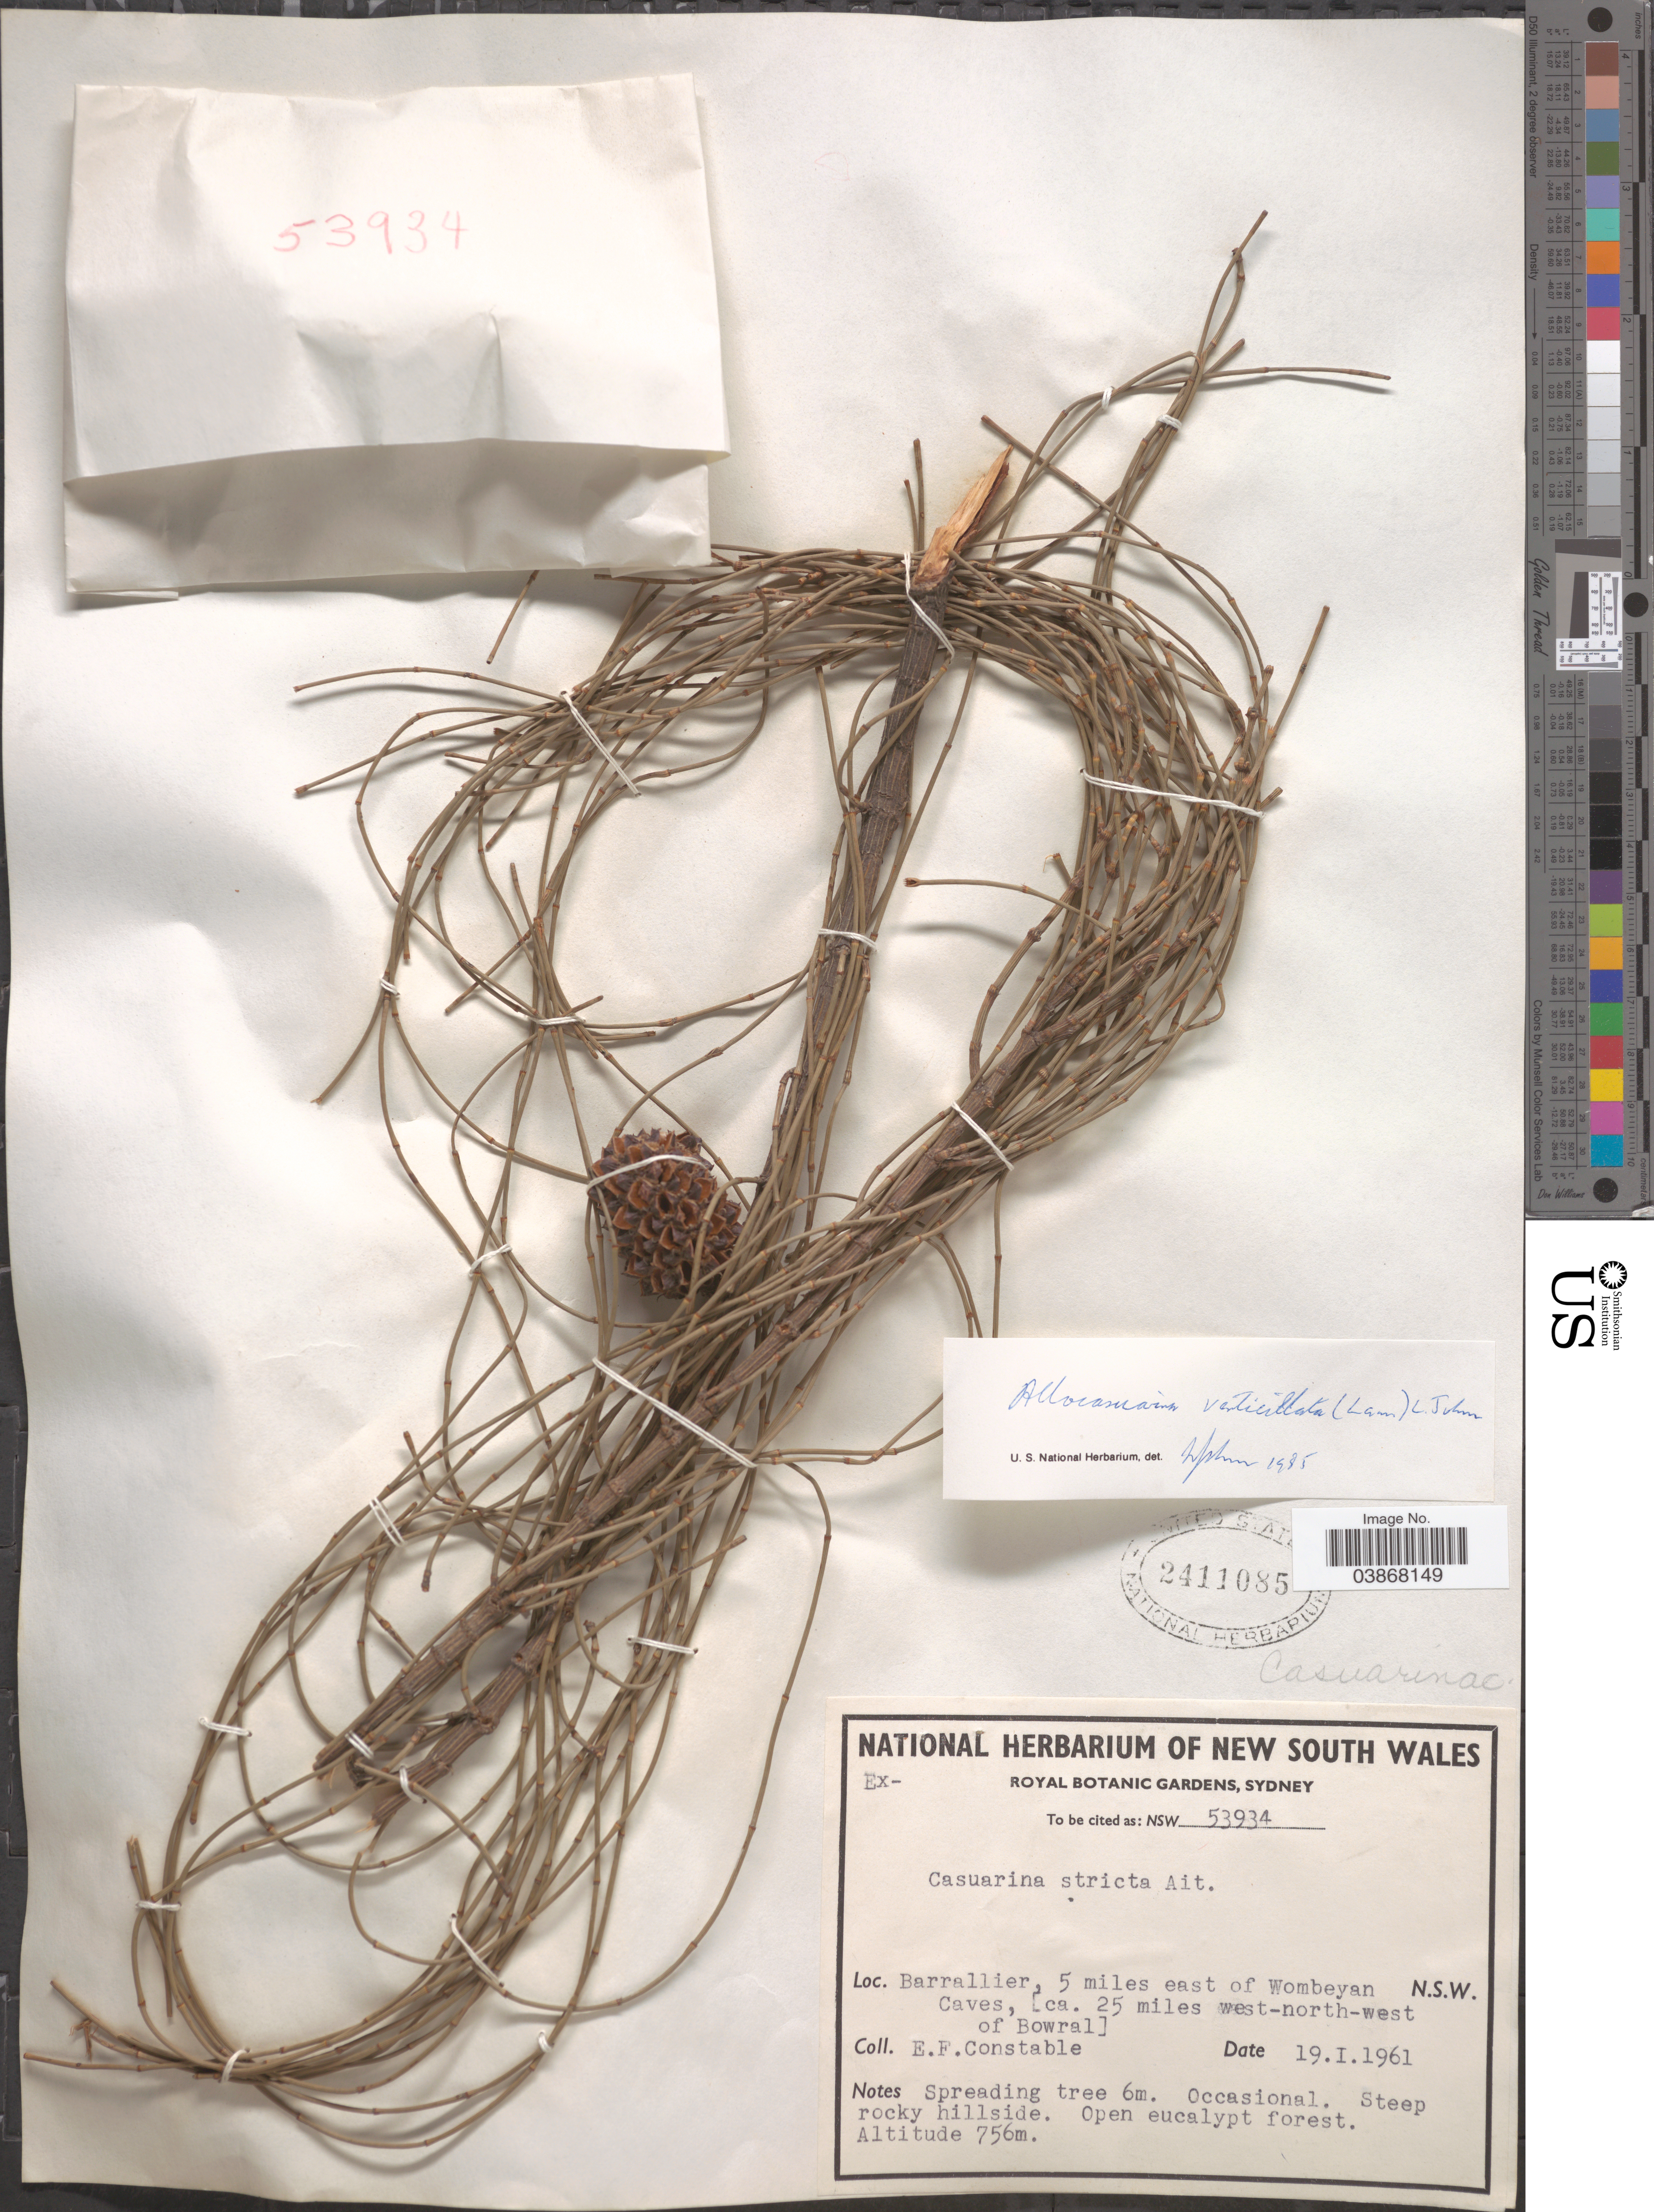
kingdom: Plantae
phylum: Tracheophyta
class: Magnoliopsida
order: Fagales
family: Casuarinaceae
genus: Allocasuarina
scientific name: Allocasuarina verticillata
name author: (Lam.) L.A.S. Johnson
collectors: E. F. Constable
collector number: NSW 53934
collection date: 1961-01-19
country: Australia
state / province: New South Wales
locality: Barrallier, 5 miles east of Wombeyan Caves, [ca. 25 miles west-north-west of Bowral].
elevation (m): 756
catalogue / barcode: US 2411085